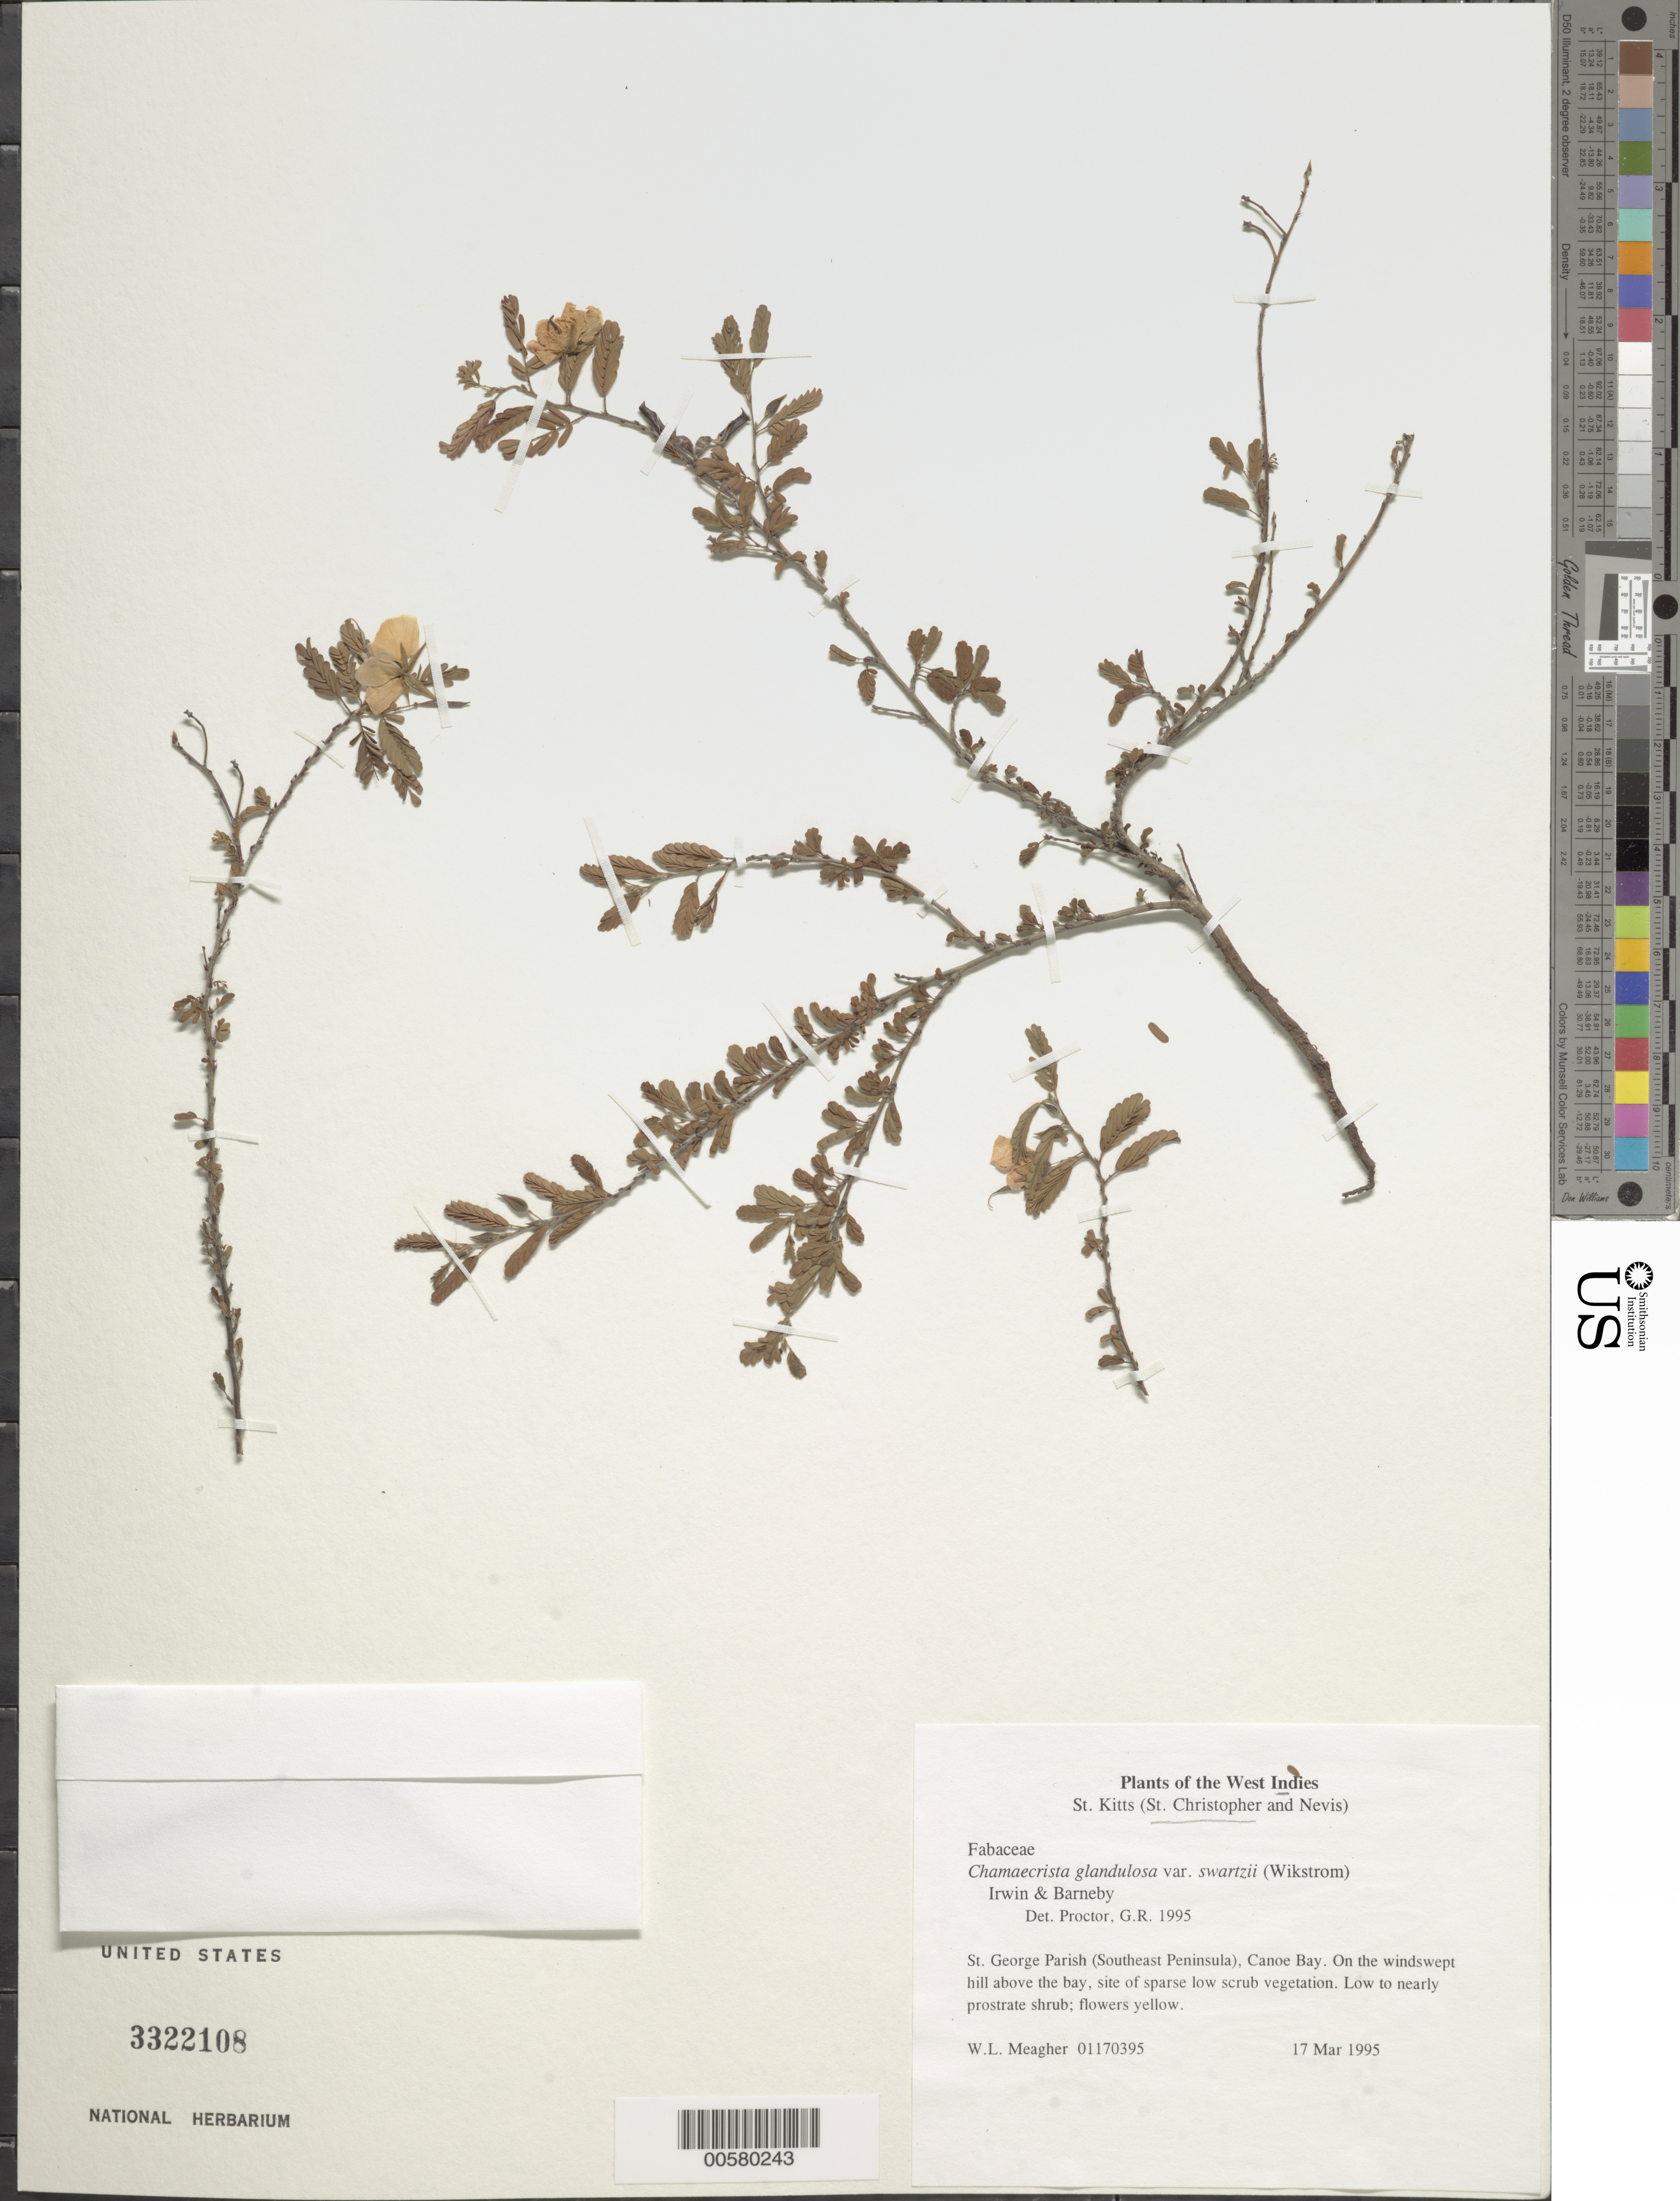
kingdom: Plantae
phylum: Tracheophyta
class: Magnoliopsida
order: Fabales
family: Fabaceae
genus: Chamaecrista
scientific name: Chamaecrista glandulosa var. swartzii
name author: (Wikstr.) H.S. Irwin & Barneby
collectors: W. Meagher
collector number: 01170395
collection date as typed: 17 Mar 1995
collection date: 1995-03-17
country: St. Christopher-Nevis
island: St. Christopher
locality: St. George Parish (southeast peninsula), Canoe Bay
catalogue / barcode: US 3322108